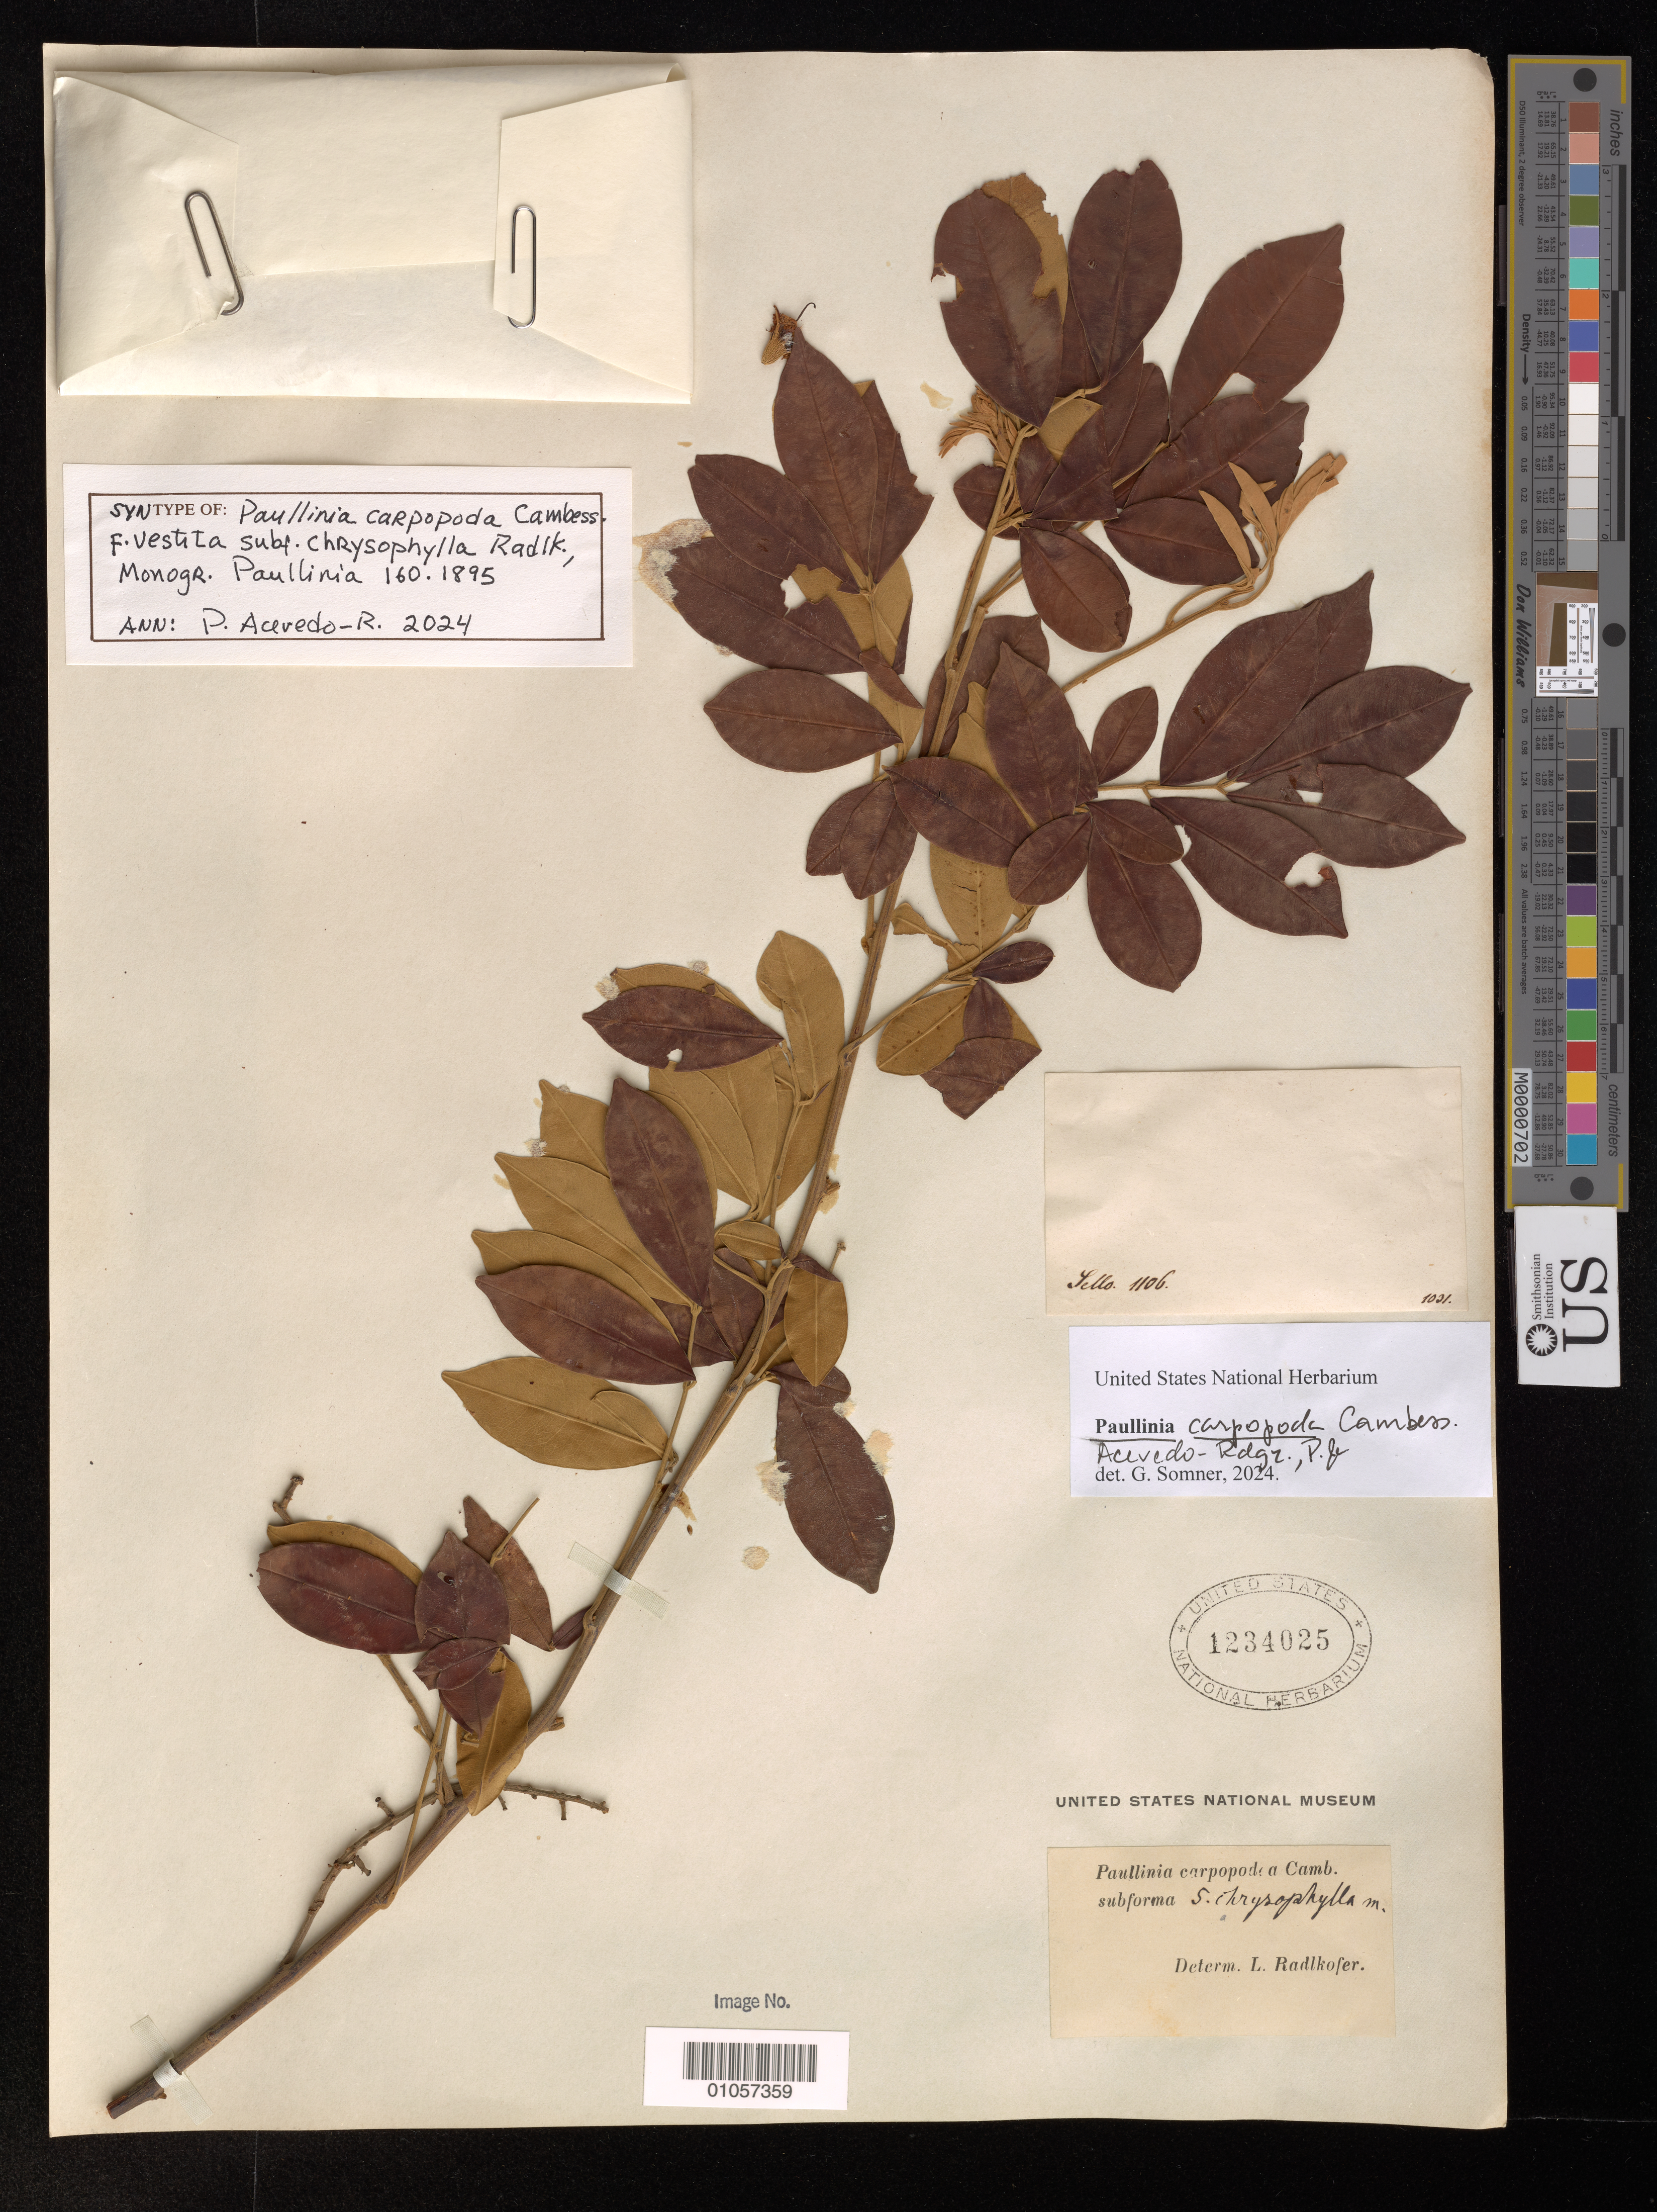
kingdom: Plantae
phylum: Tracheophyta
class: Magnoliopsida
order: Sapindales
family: Sapindaceae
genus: Paullinia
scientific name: Paullinia carpopodea f. vestita subf. chrysophylla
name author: Radlk.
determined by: Acevedo-Rodríguez, P., (BOT), Smithsonian Institution - National Museum of Natural History (UNITED STATES)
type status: Syntype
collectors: F. Sellow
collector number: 1106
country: Brazil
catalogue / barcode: US 1234025